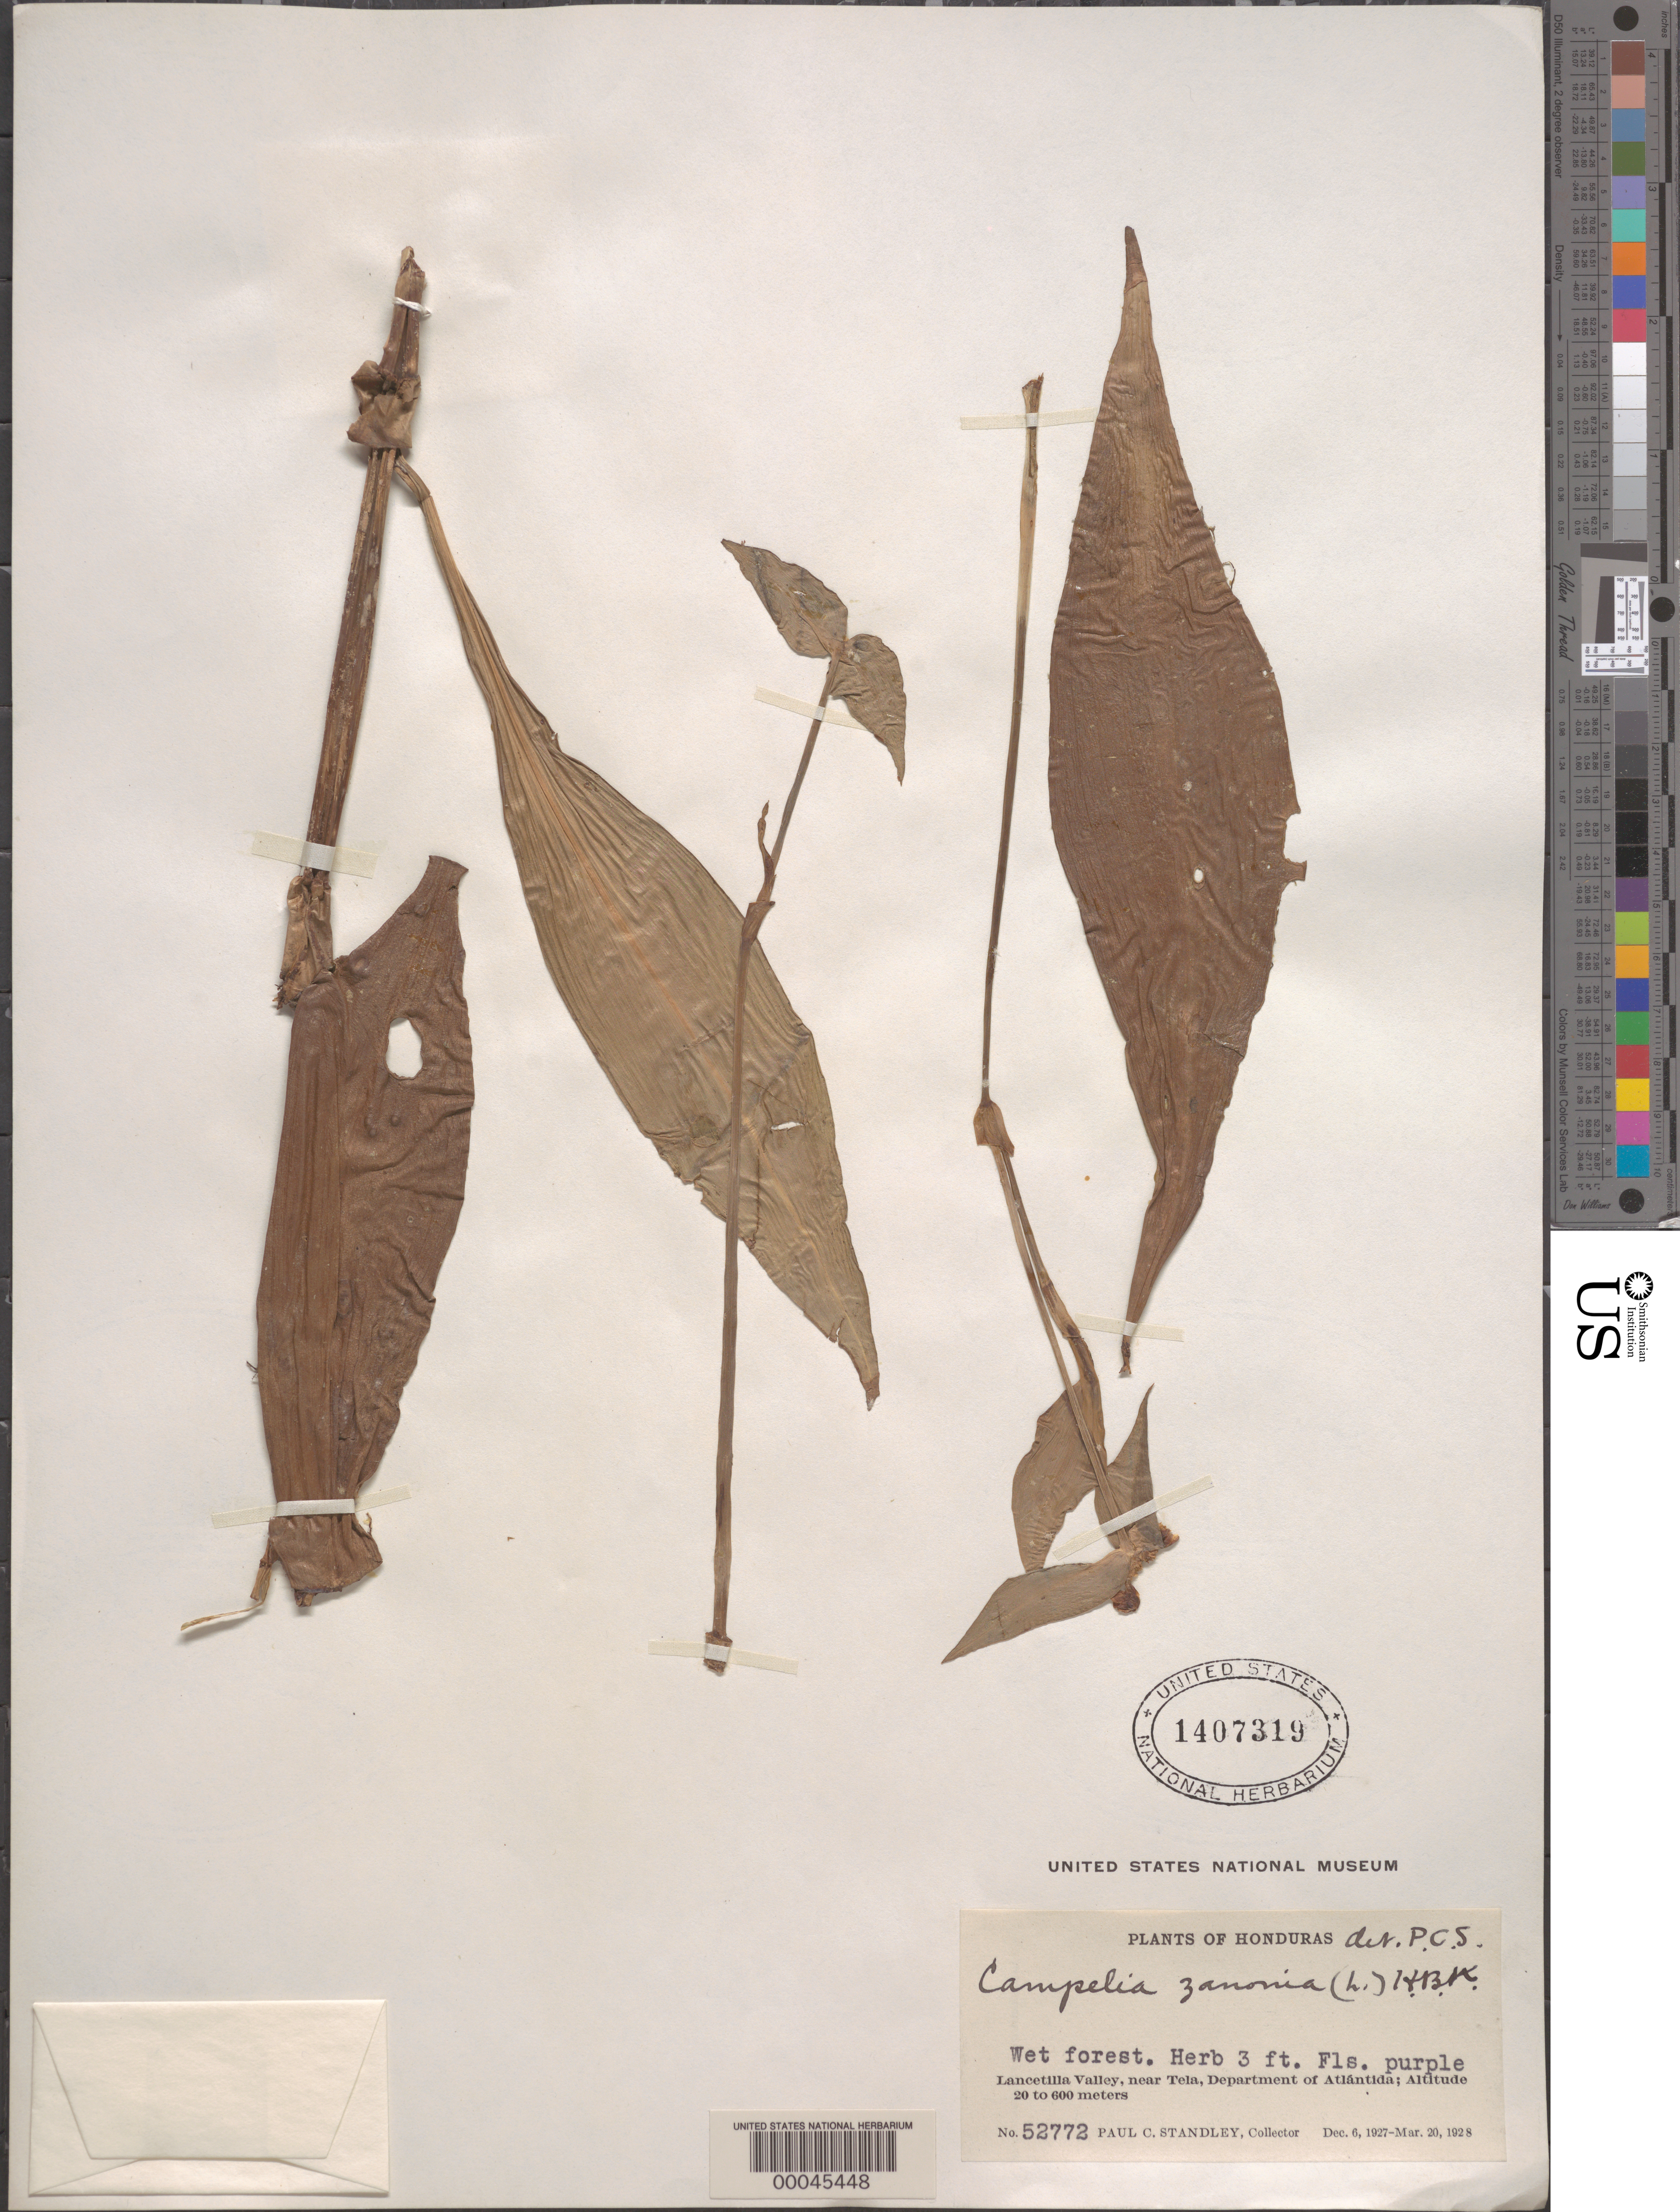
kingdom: Plantae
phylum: Tracheophyta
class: Liliopsida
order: Commelinales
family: Commelinaceae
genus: Tradescantia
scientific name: Tradescantia zanonia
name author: (L.) Sw.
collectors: P. C. Standley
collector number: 52772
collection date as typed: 06 Dec 1927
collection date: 1927-12-06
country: Honduras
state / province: Atlántida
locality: Lancetilla Valley, near Tela.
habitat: Wet forest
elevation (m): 20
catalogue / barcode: US 1407319